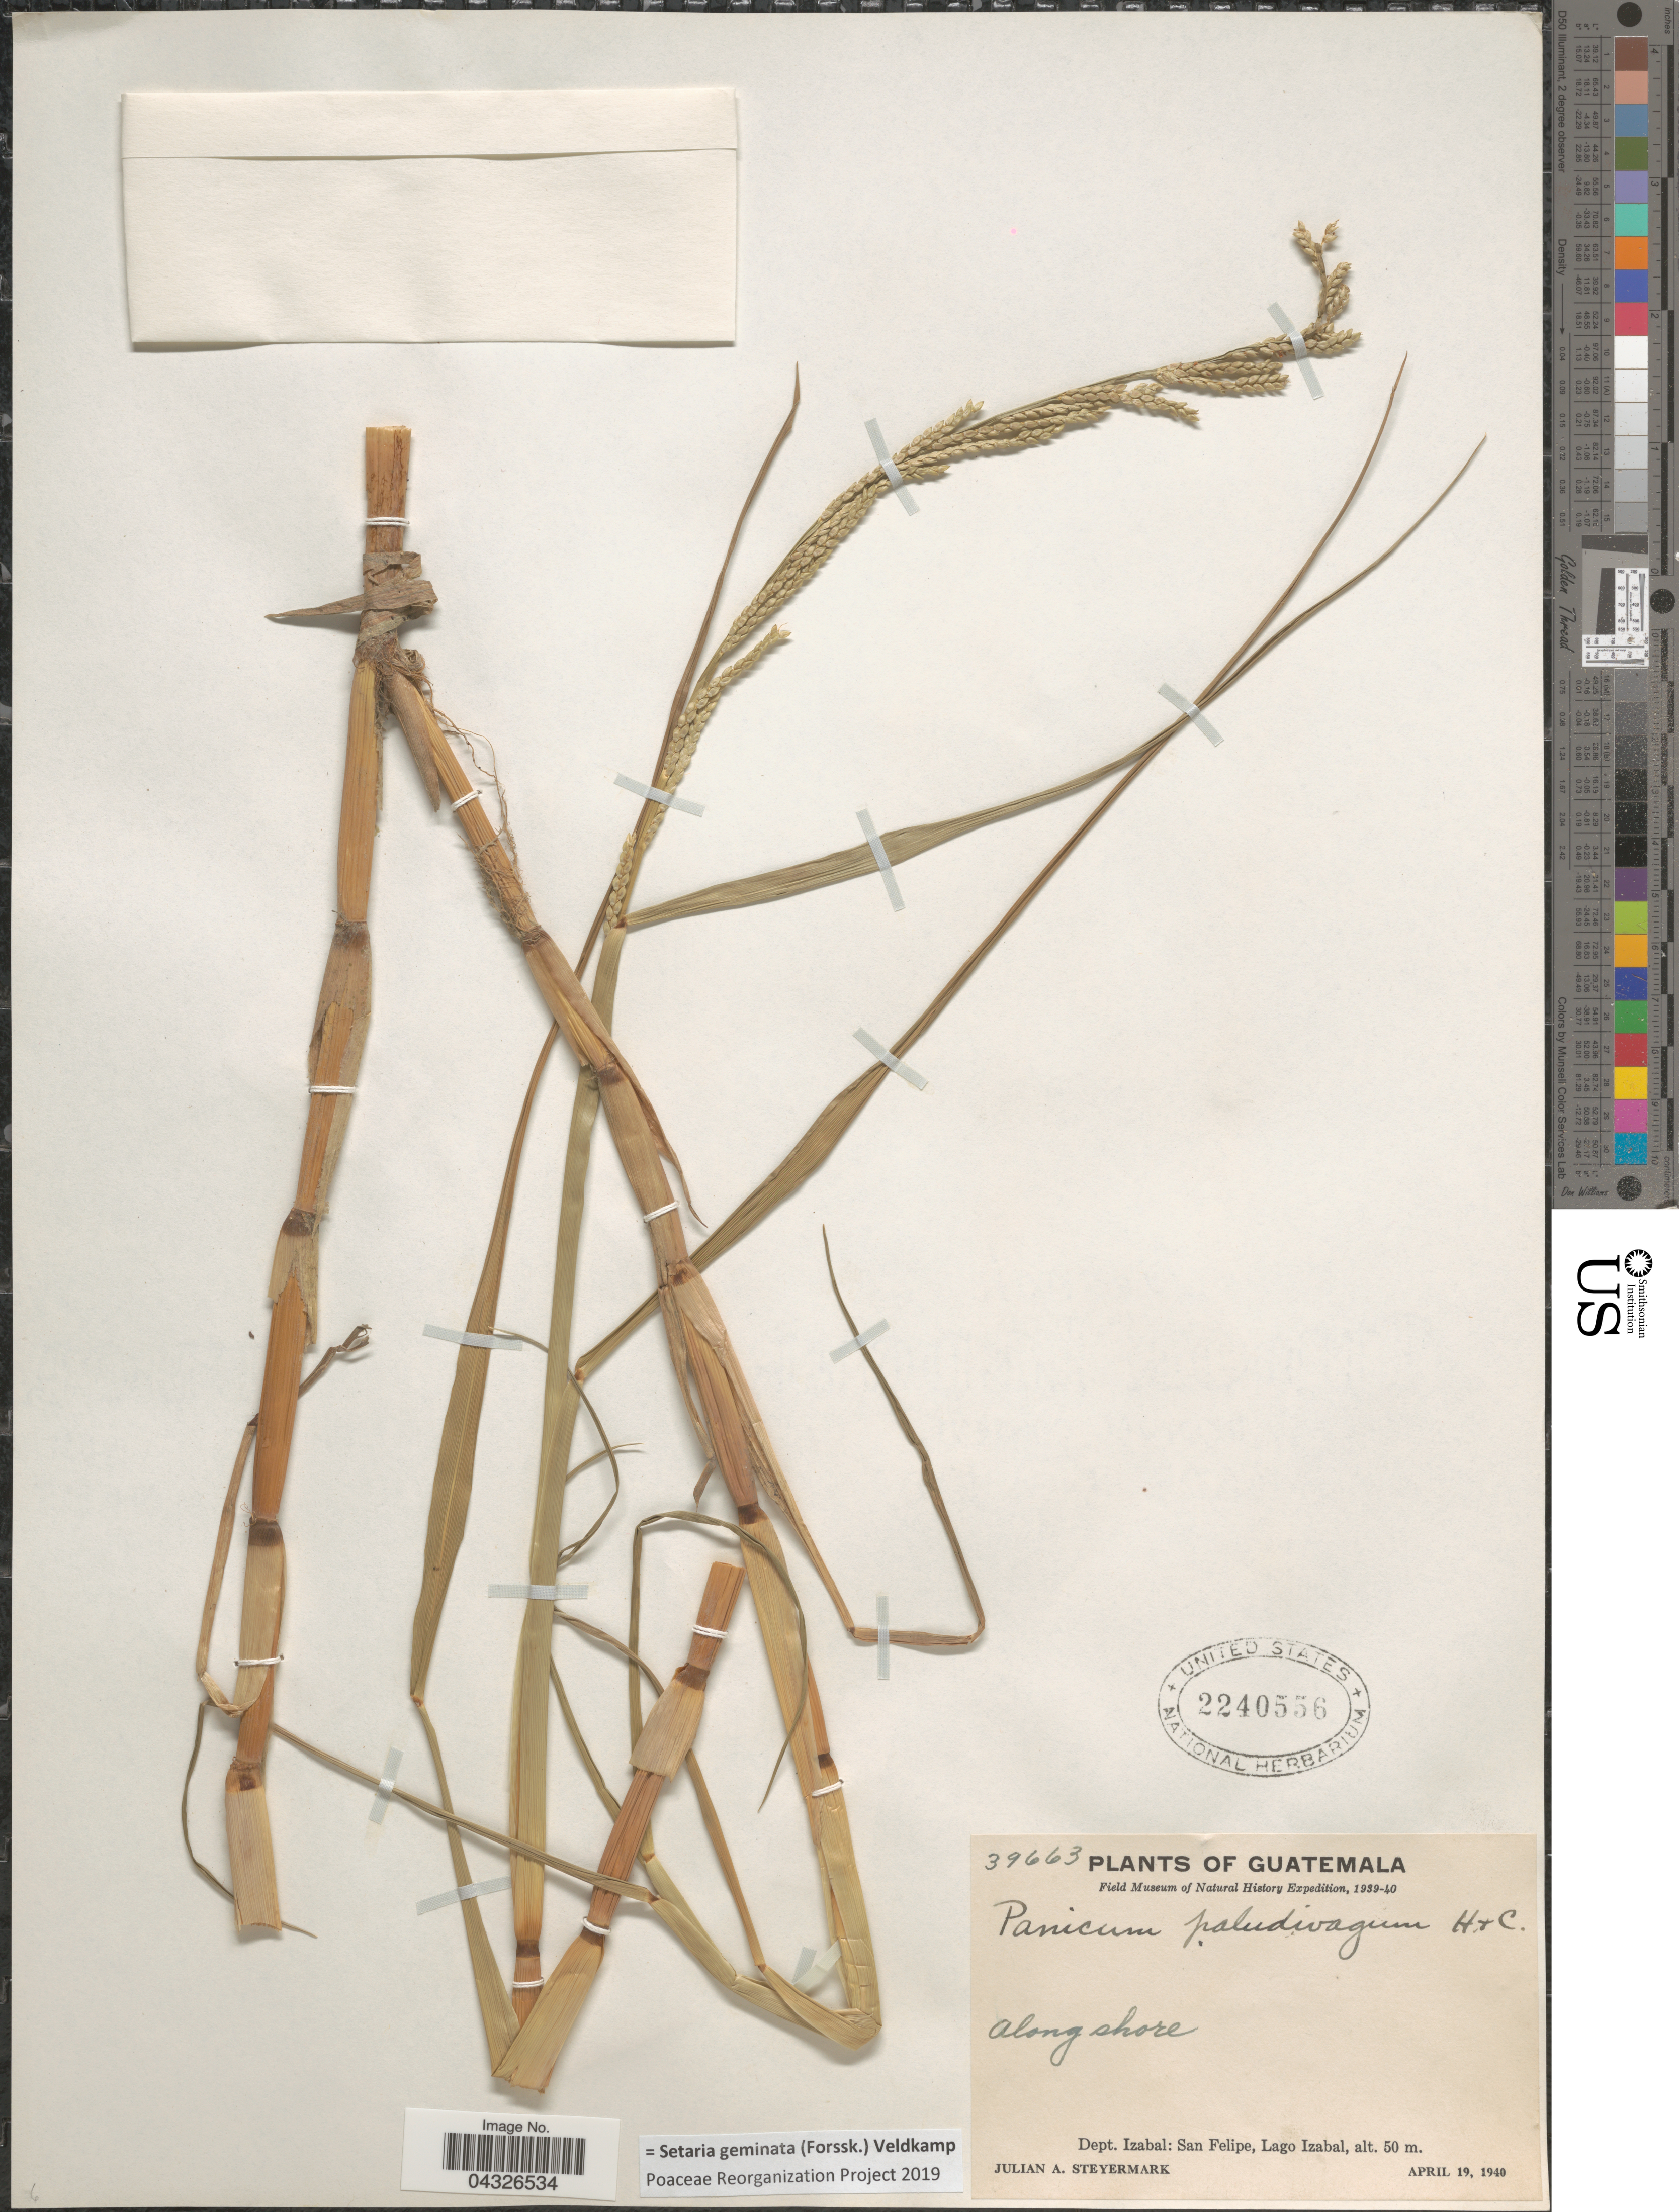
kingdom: Plantae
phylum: Tracheophyta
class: Liliopsida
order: Poales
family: Poaceae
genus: Setaria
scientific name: Setaria geminata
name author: (Forssk.) Veldkamp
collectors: J. Steyermark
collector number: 39663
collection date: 1940-04-19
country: Guatemala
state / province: Izabal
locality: Field Museum of Natural History Expedition, 1939-40. Along shore. Dept. Izabal: San Felipe, Lago Izabal.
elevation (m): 50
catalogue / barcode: US 2240556